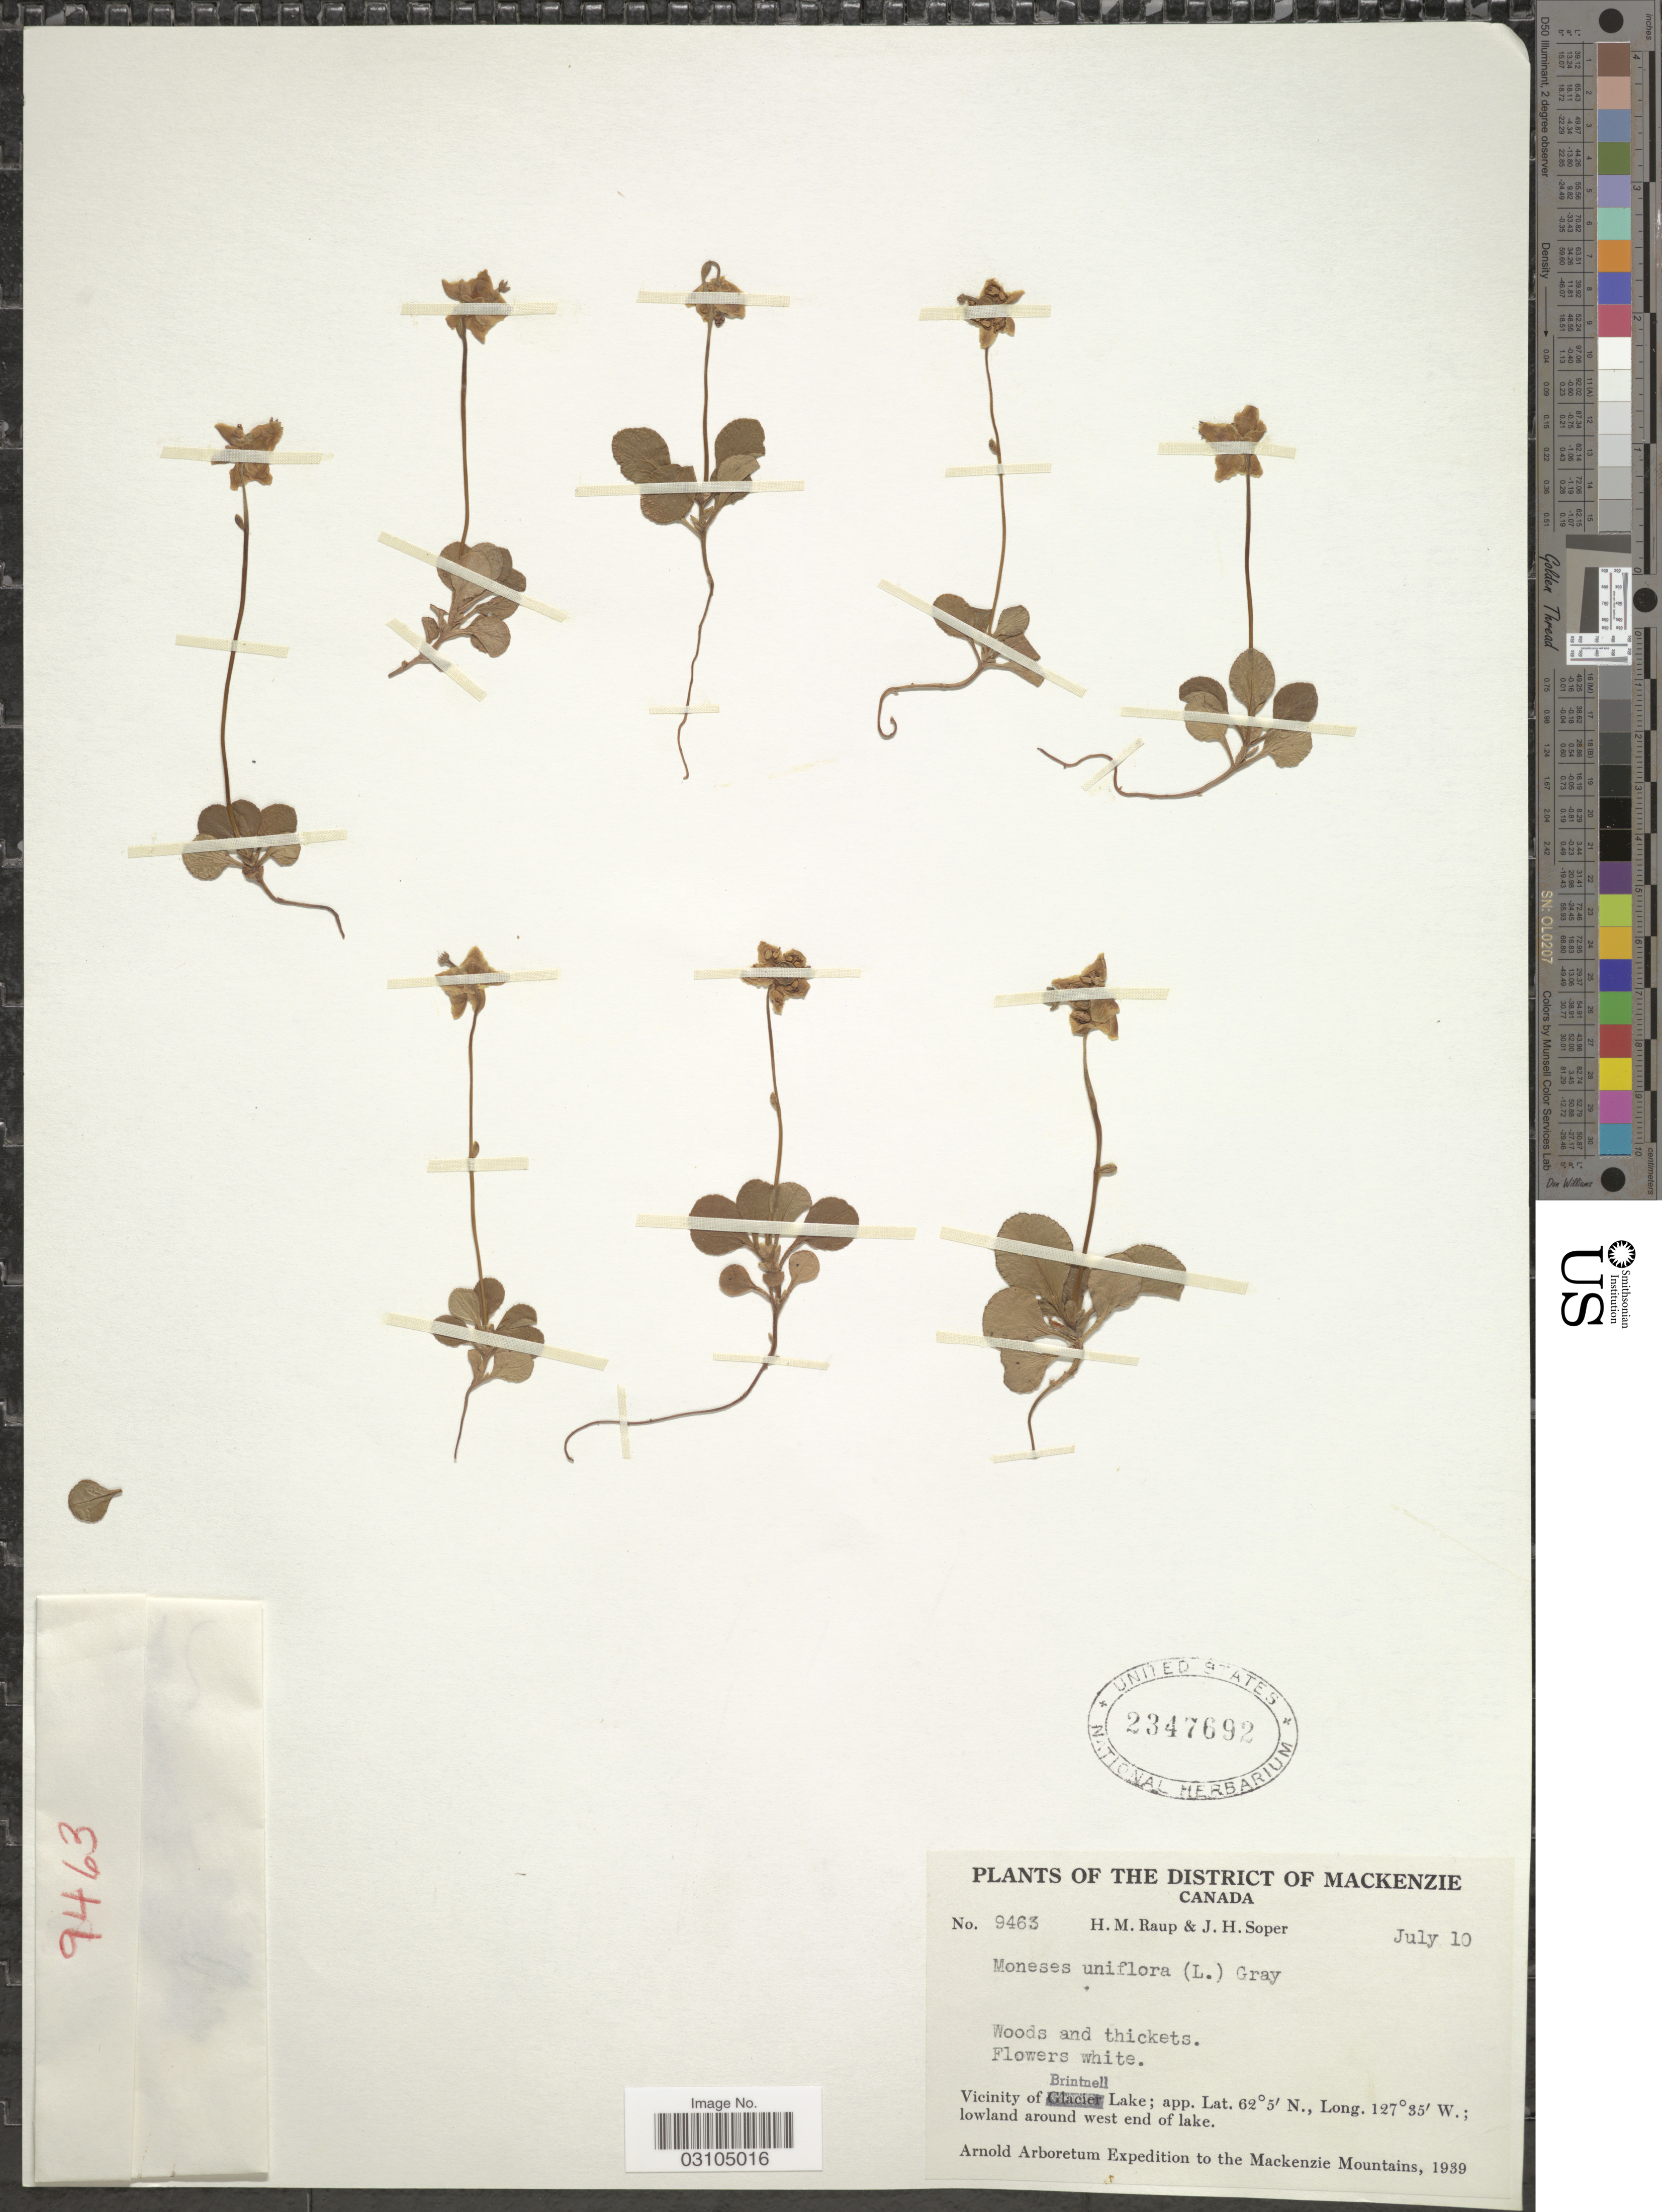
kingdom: Plantae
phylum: Tracheophyta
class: Magnoliopsida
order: Ericales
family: Ericaceae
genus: Moneses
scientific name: Moneses uniflora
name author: (L.) A. Gray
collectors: H. Raup & J. H. Soper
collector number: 9463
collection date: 1939-07-10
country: Canada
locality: The District of Mackenzie, Vicinity of Brintnell Lake, lowland around west end of lake. Mackenzie Mountains.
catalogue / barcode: US 2347692